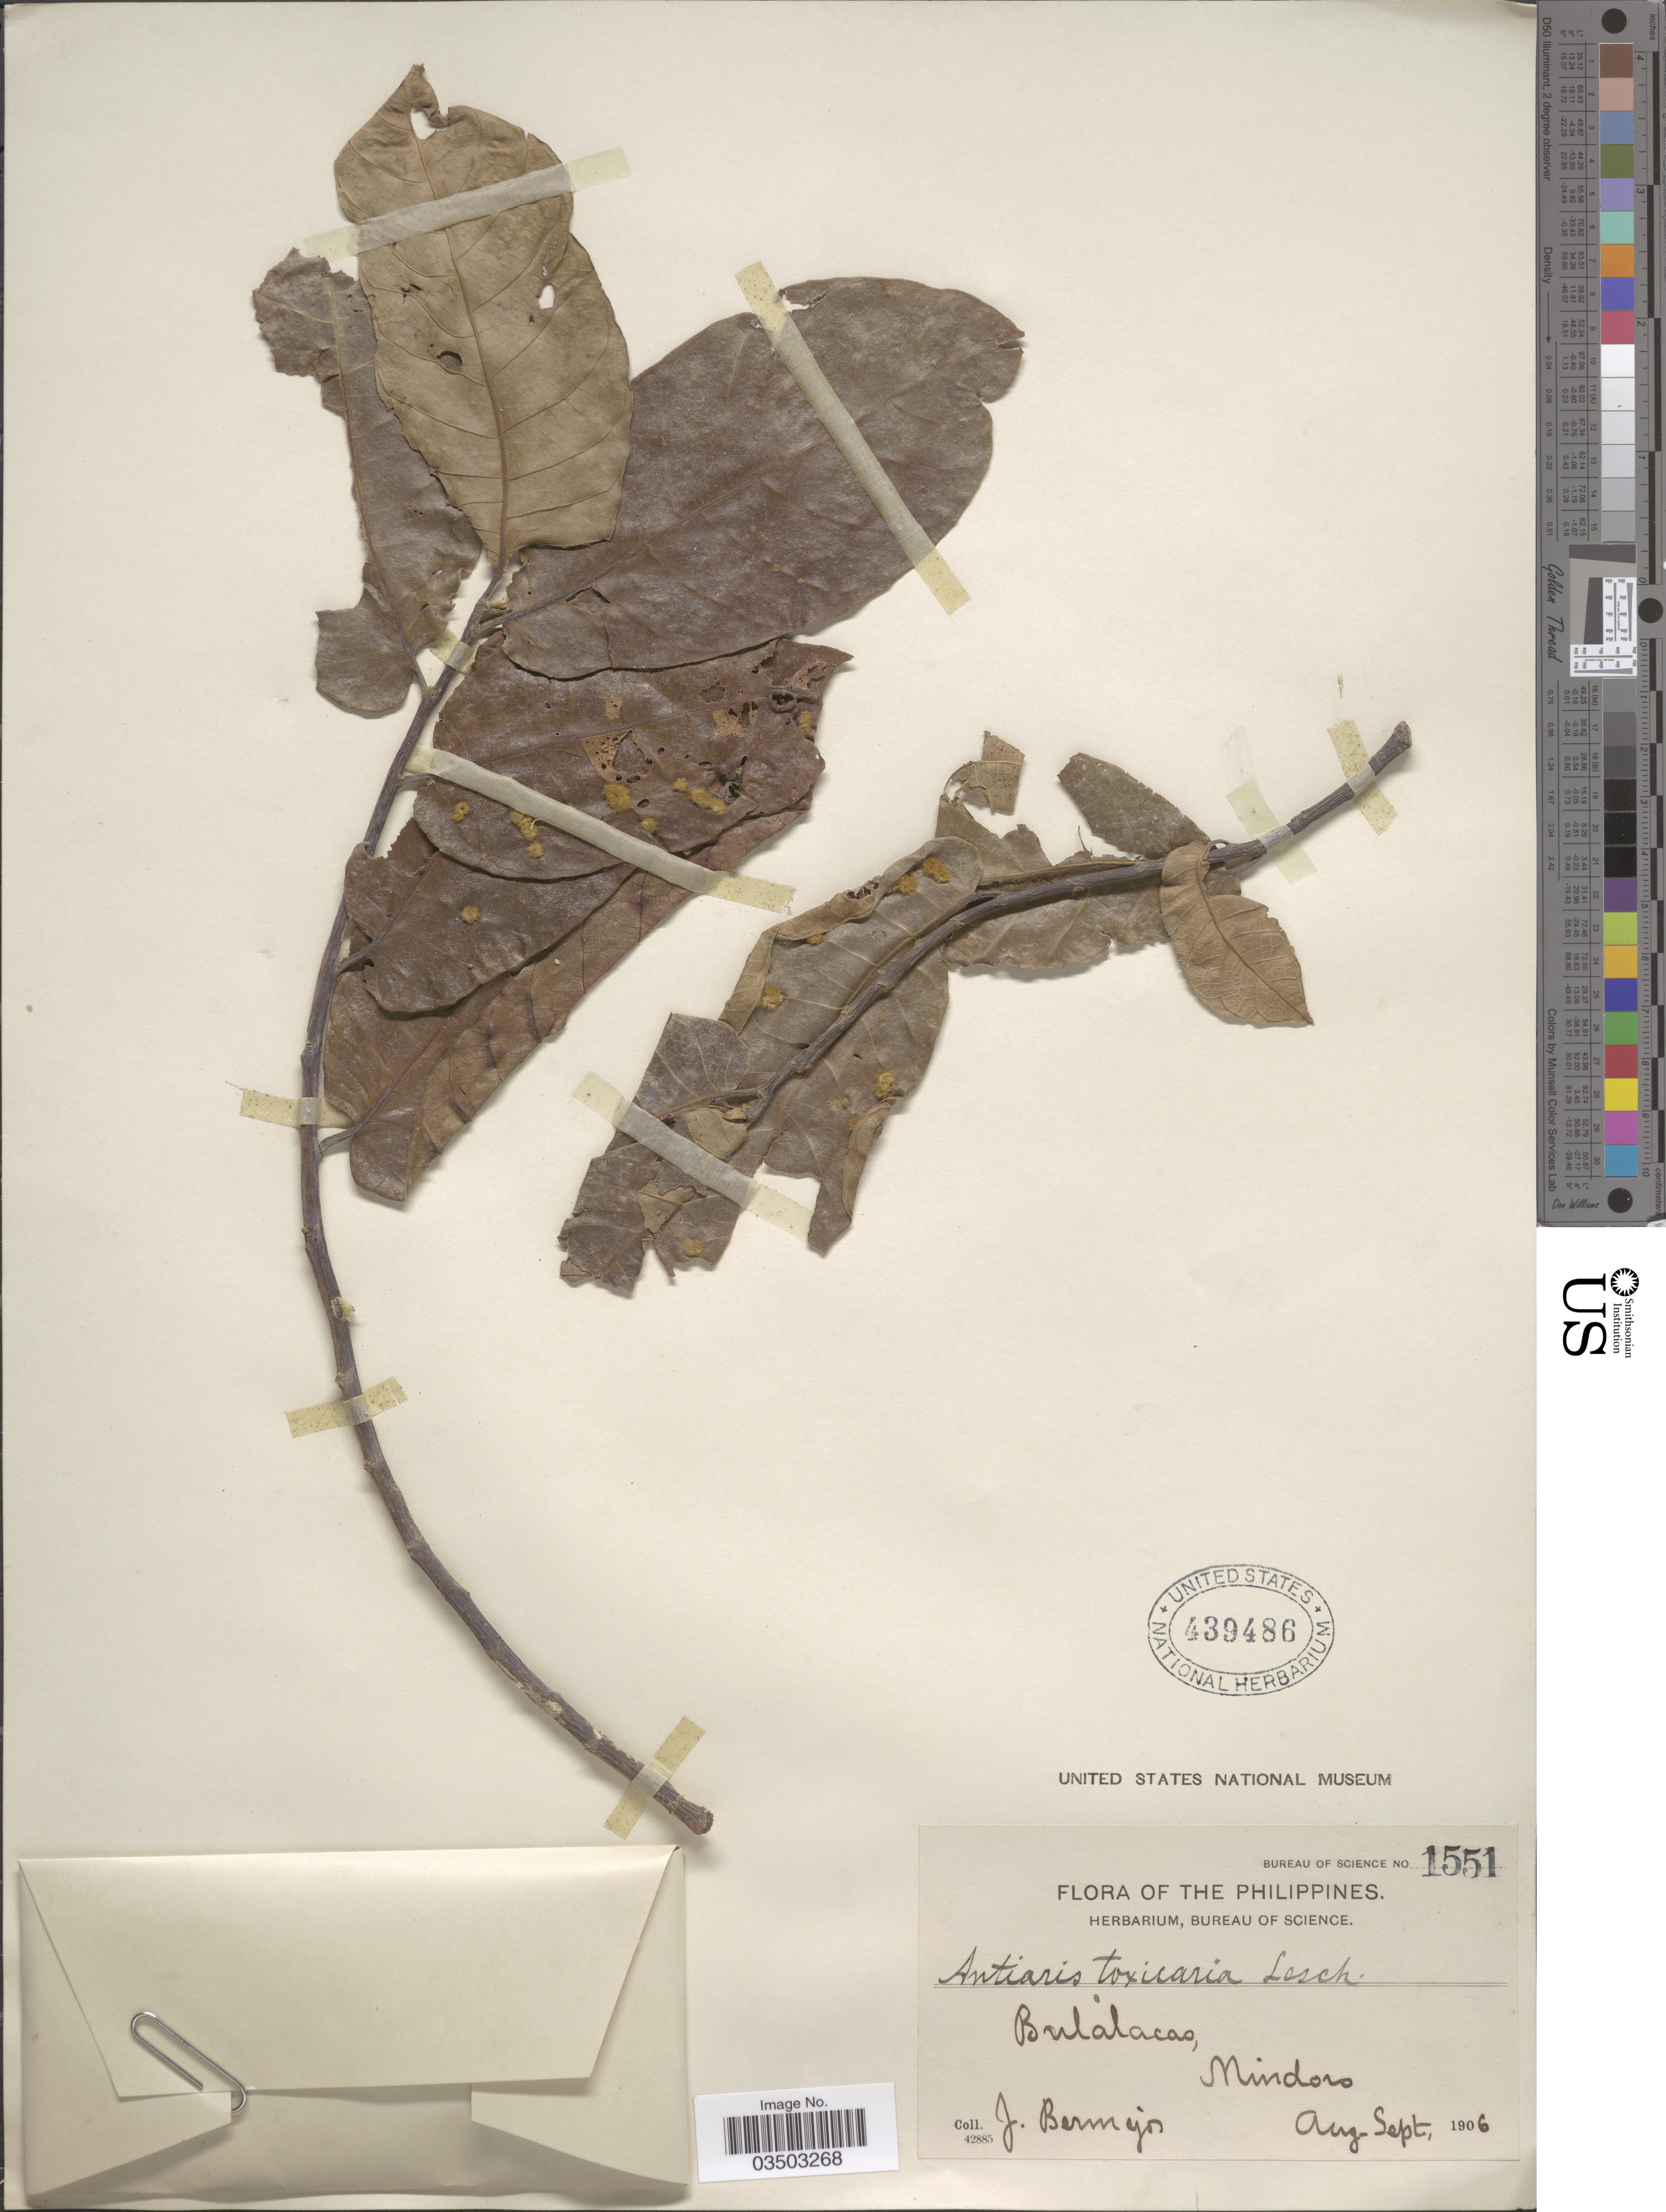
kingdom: Plantae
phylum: Tracheophyta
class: Magnoliopsida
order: Rosales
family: Moraceae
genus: Antiaris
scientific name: Antiaris toxicaria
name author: Lesch.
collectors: J. Bermejos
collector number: Bureau of Science 1551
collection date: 1906-08/1906-09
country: Philippines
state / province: Mimaropa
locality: Bulalacao, Mindoro.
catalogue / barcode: US 439486